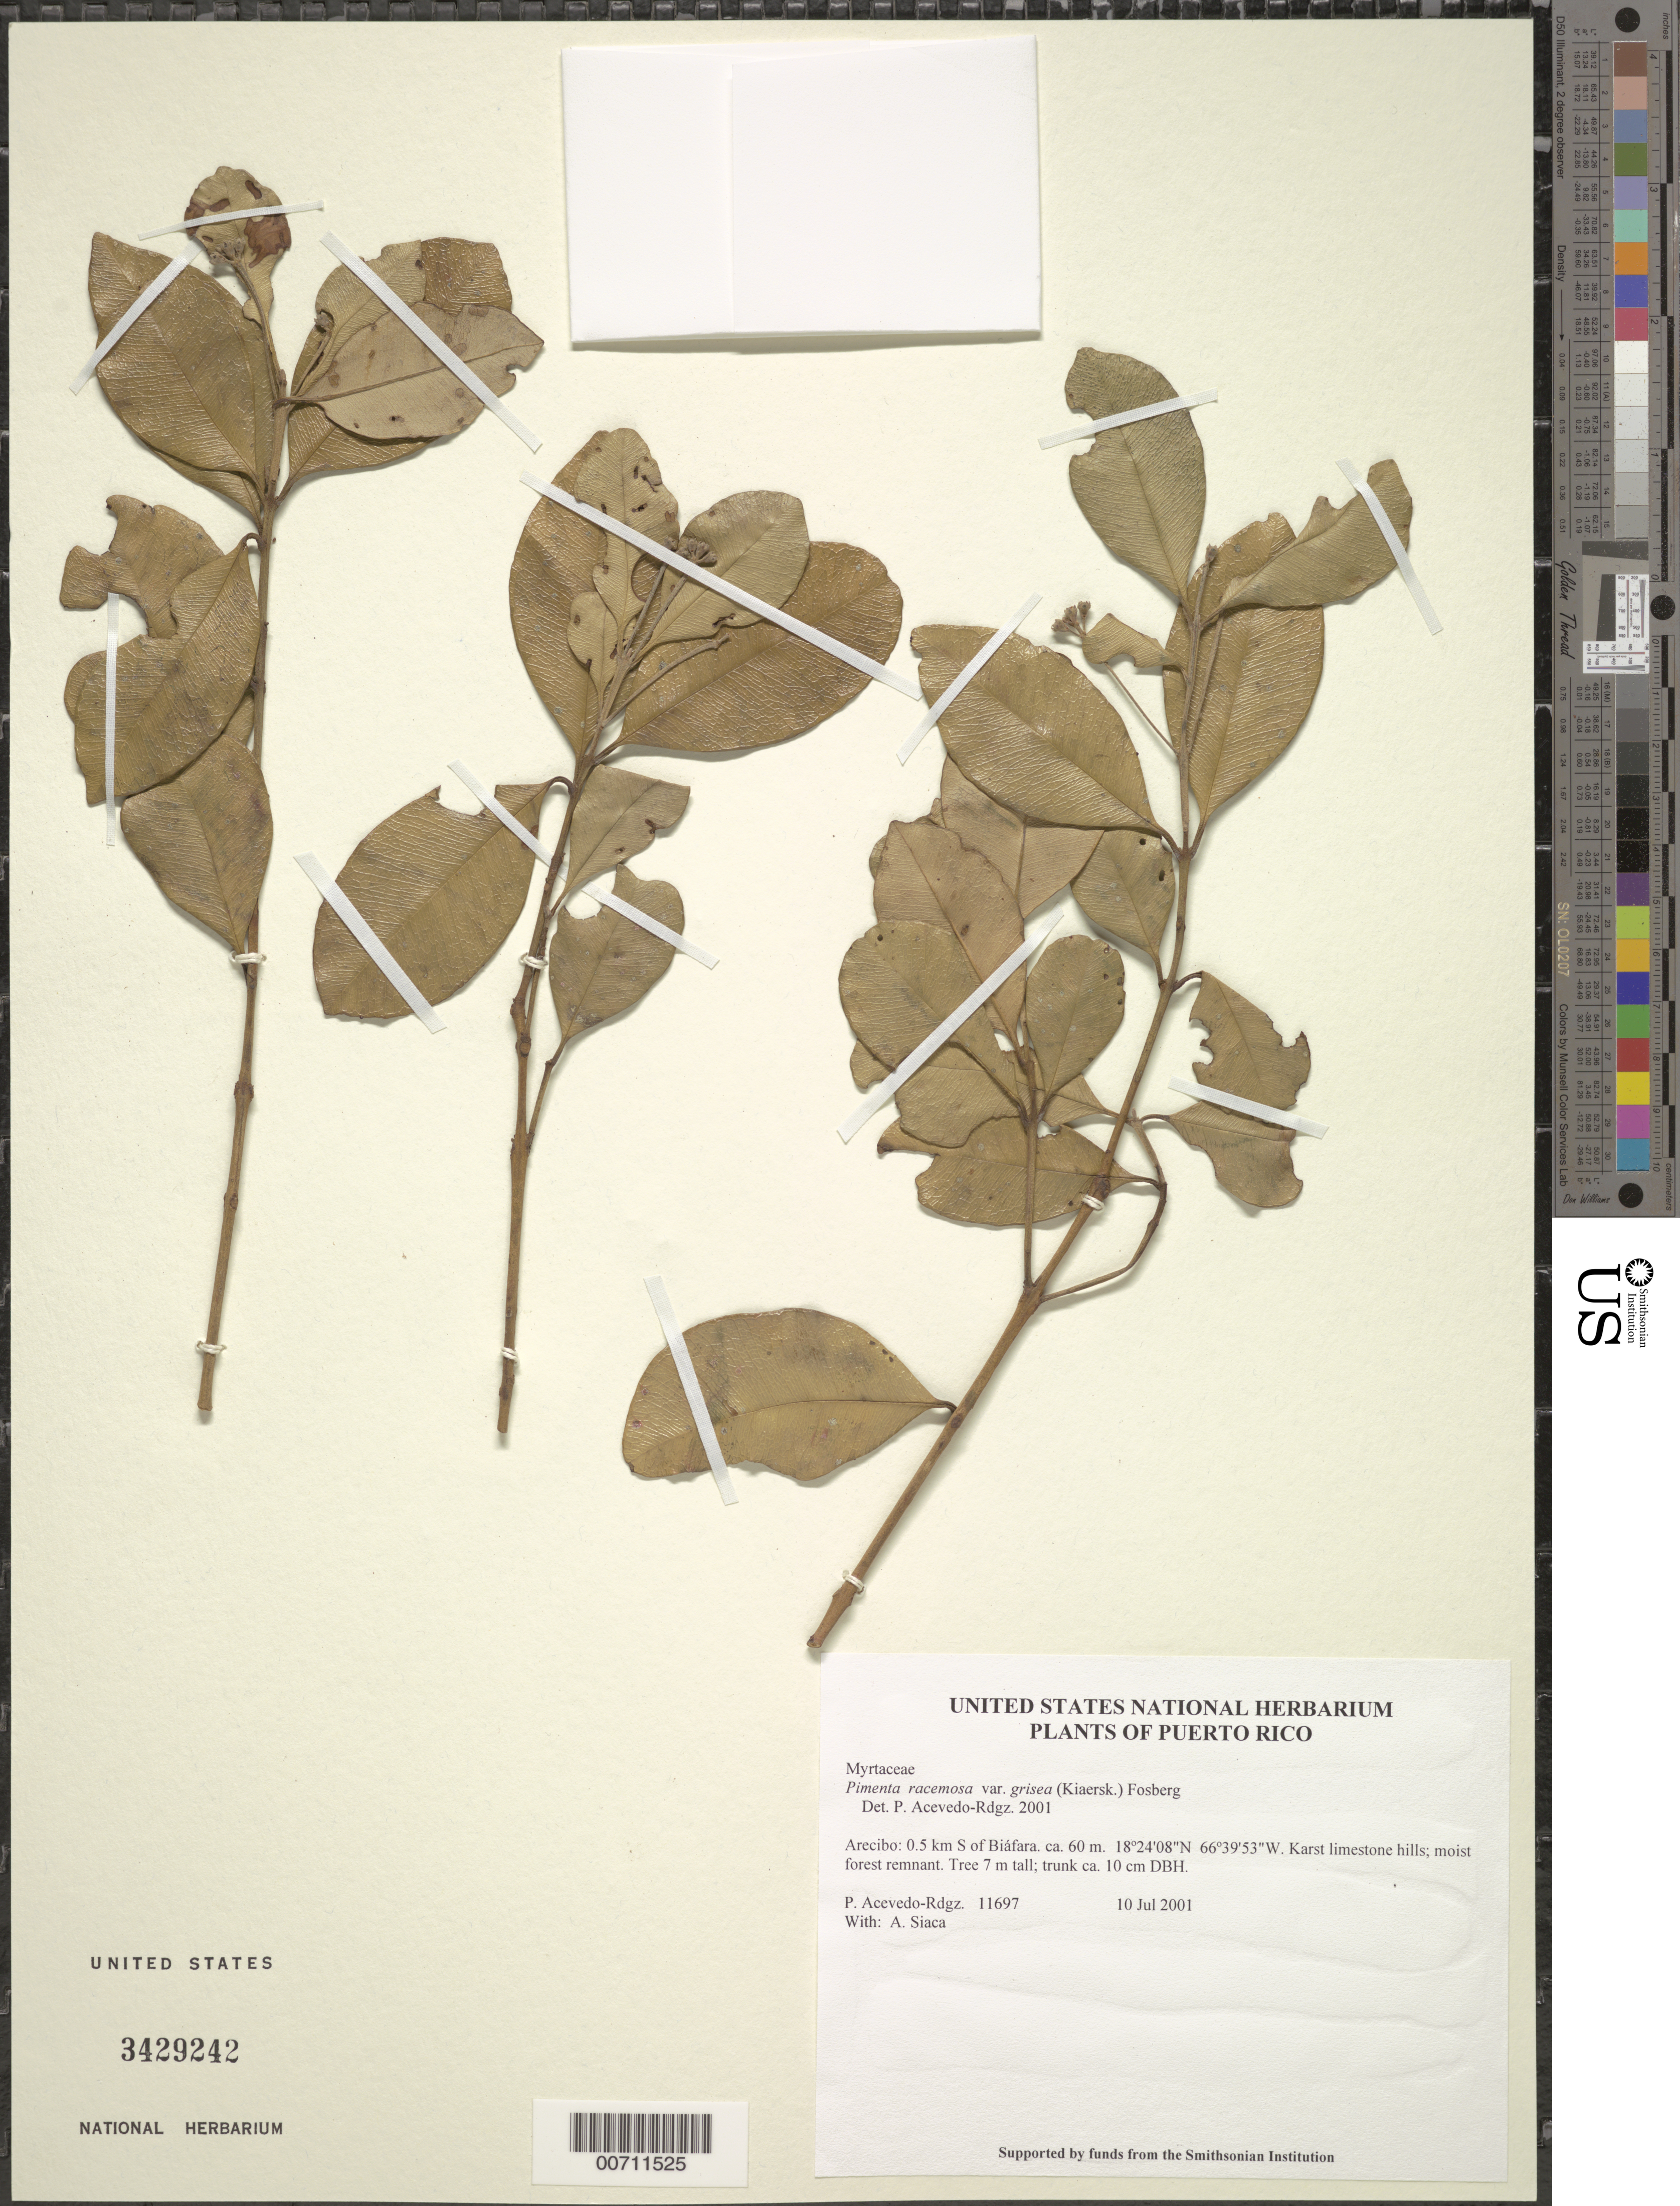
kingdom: Plantae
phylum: Tracheophyta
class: Magnoliopsida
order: Myrtales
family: Myrtaceae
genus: Pimenta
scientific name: Pimenta racemosa var. grisea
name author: (Kiaersk.) Fosberg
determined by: Acevedo-Rodríguez, P., (BOT), Smithsonian Institution - National Museum of Natural History (UNITED STATES)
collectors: P. Acevedo-Rodr. & A. Siaca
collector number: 11697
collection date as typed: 10 Jul 2001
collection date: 2001-07-10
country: Puerto Rico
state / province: Arecibo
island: Puerto Rico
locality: Arecibo: 0.5 km S of Biáfara.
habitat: Karst limestone hills; moist forest remnant.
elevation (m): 60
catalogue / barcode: US 3429242